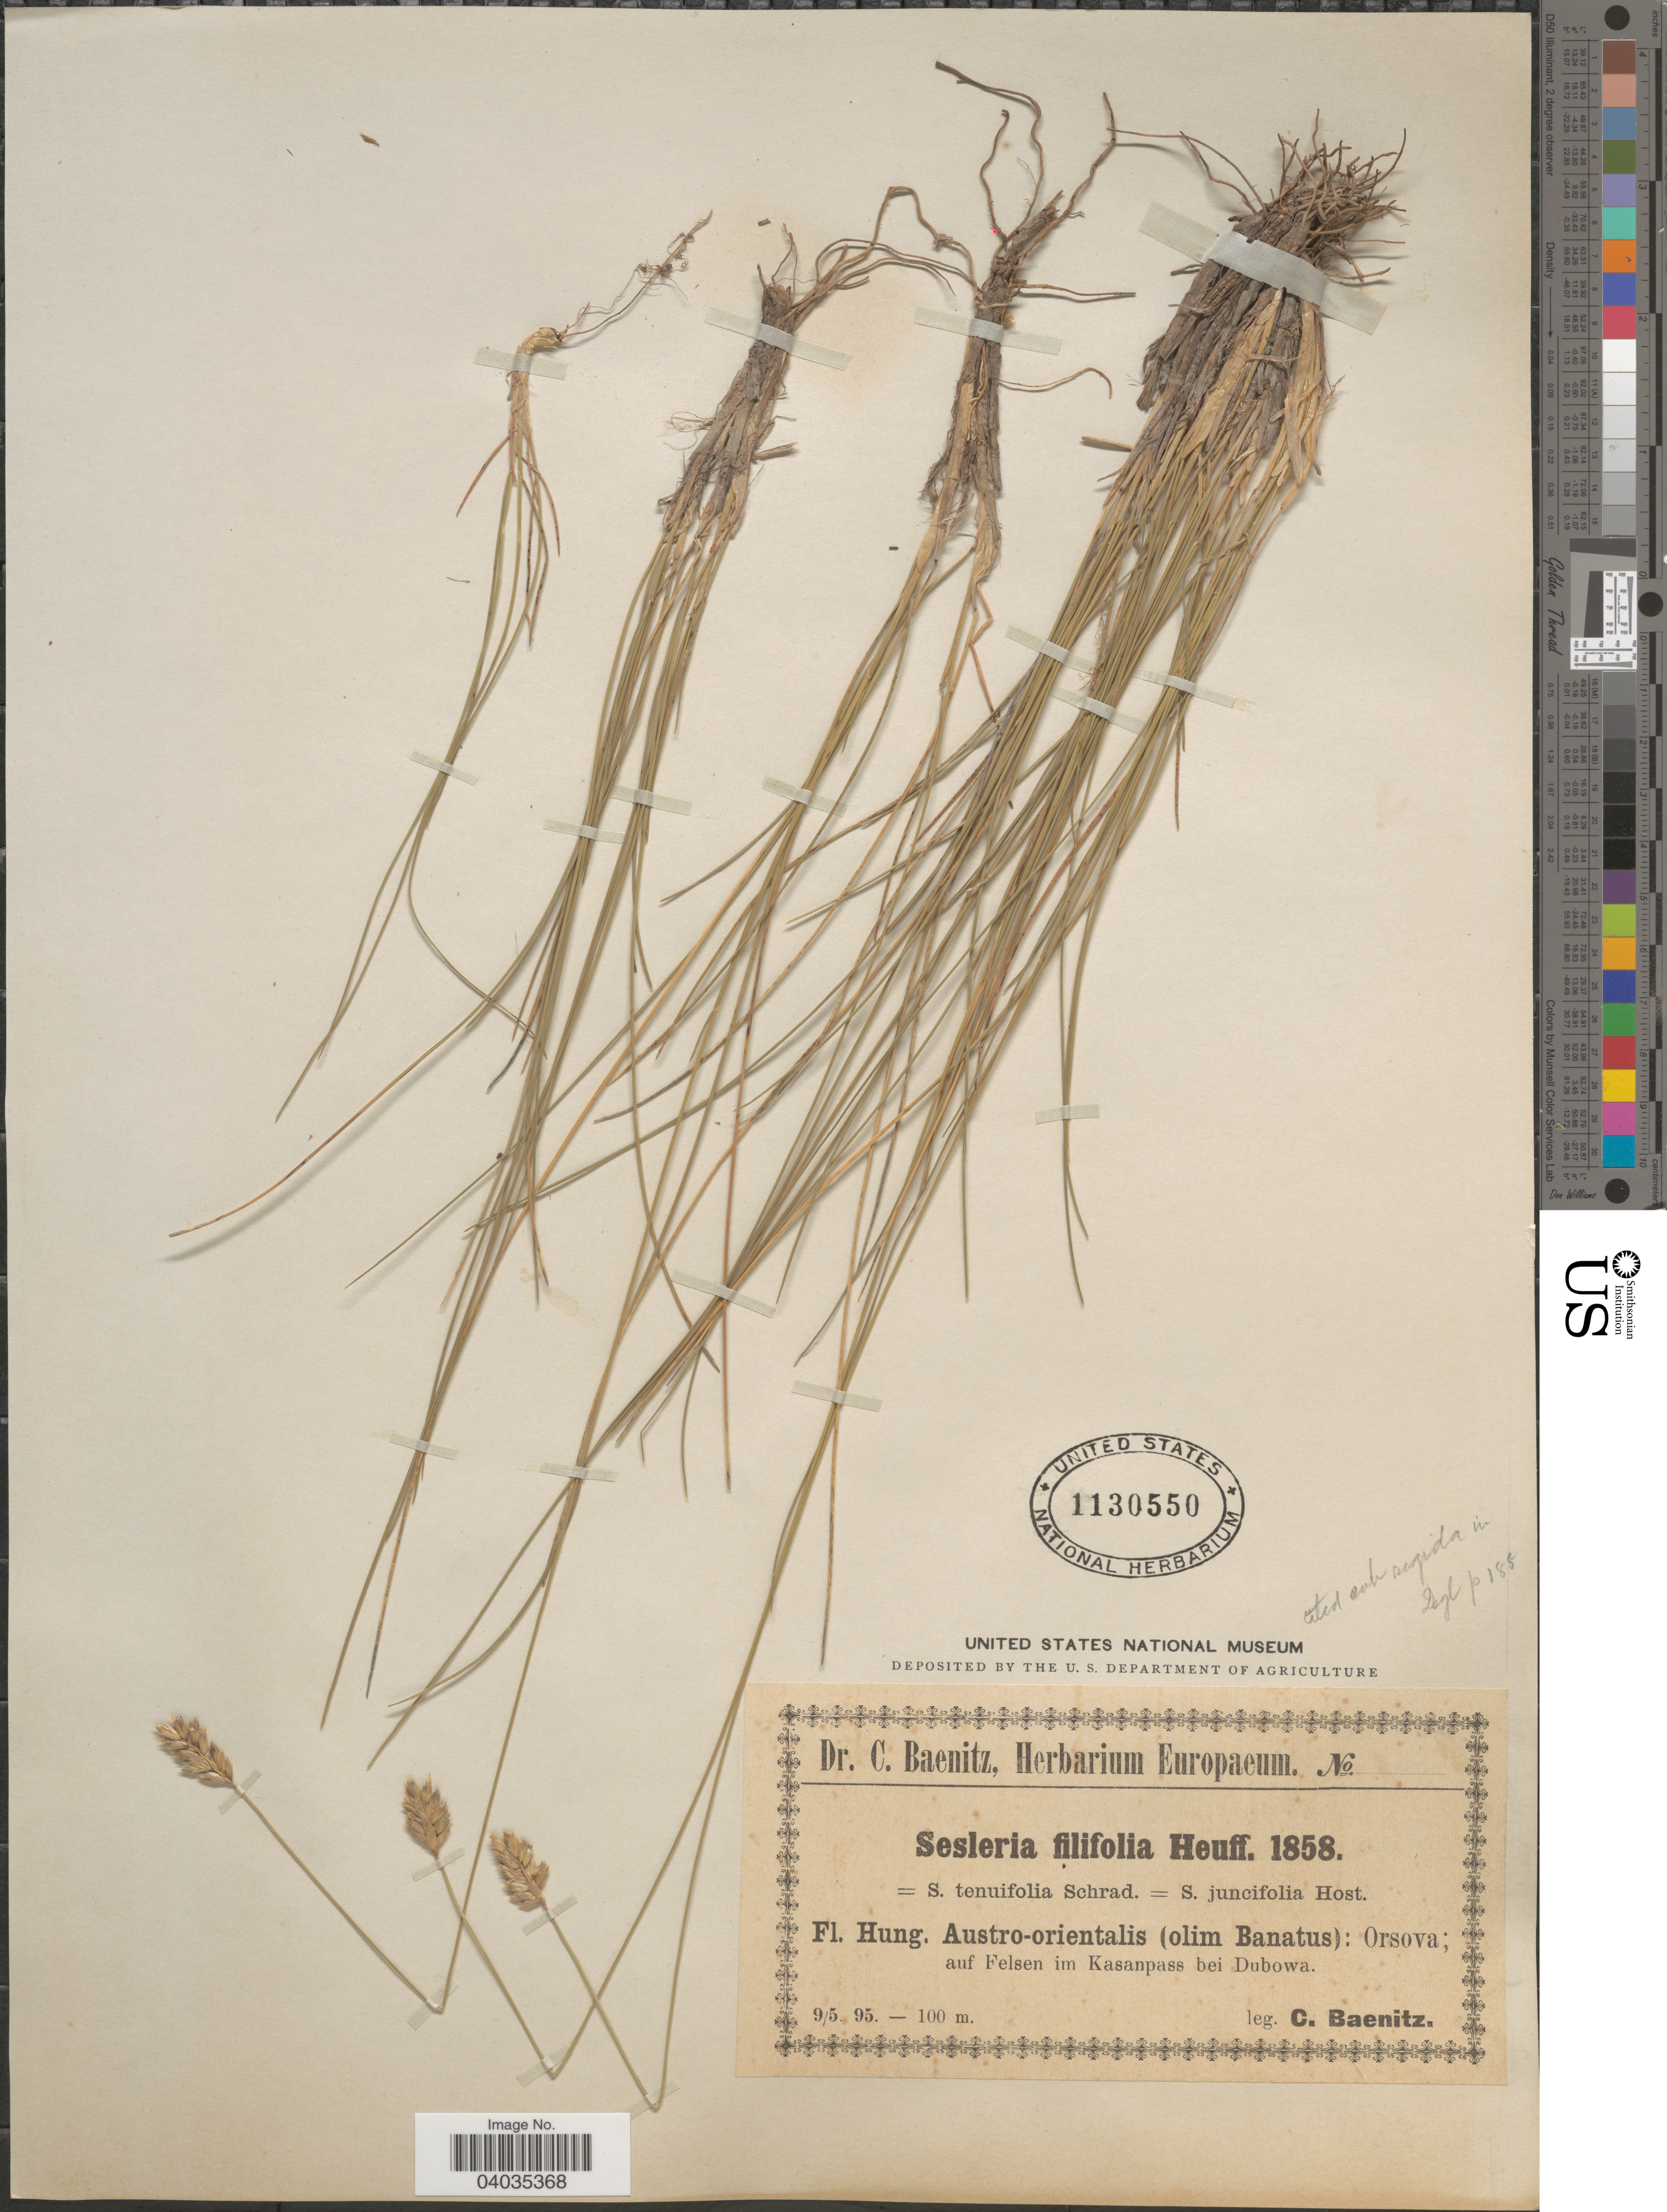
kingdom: Plantae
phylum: Tracheophyta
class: Liliopsida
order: Poales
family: Poaceae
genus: Sesleria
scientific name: Sesleria rigida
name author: Heuff. ex Rchb.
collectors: C. G. Baenitz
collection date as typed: Transcribed d/m/y: 9/5/95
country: Hungary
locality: Hung. Austro-orientalis (olim Banatus): Orsova; auf Felsen im Kasanpass bei Dubowa.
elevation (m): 100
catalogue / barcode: US 1130550